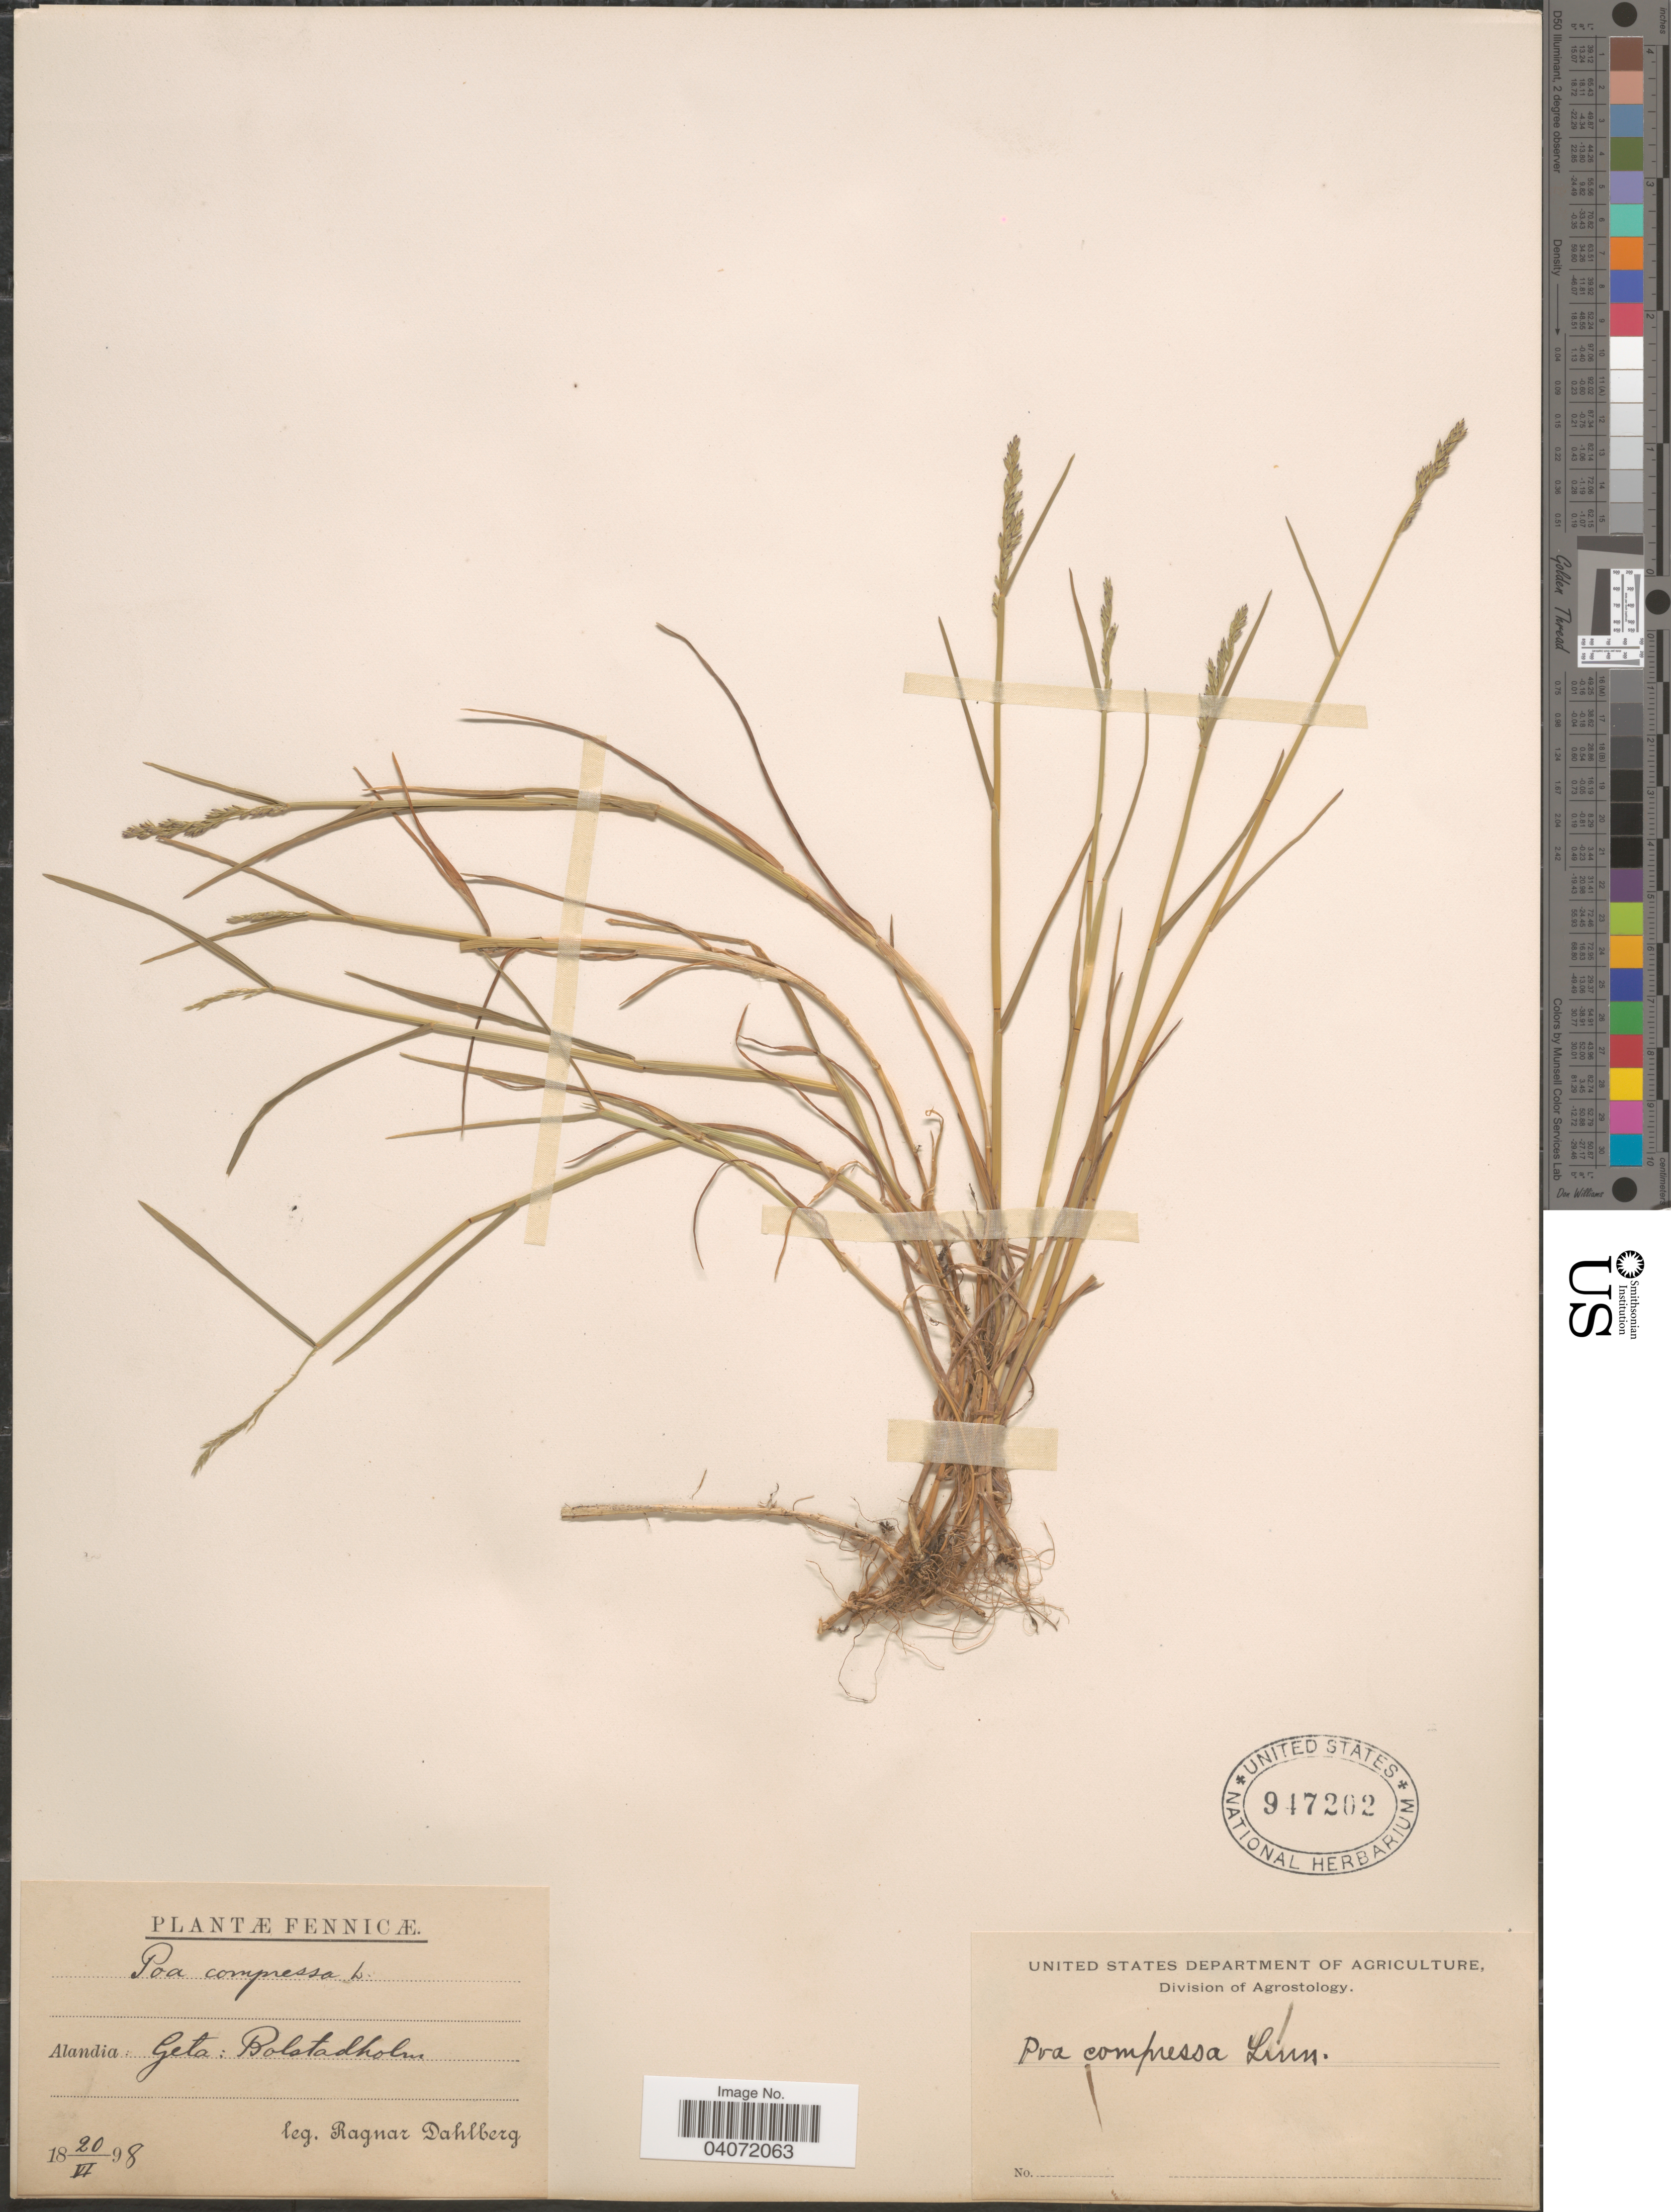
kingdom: Plantae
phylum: Tracheophyta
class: Liliopsida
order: Poales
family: Poaceae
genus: Poa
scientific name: Poa compressa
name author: L.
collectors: R. Dahlberg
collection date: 1898-06-20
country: Finland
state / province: Ahvenanmaa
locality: Fennicæ. Alandia: Geta: Bolstadholm.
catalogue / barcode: US 947202